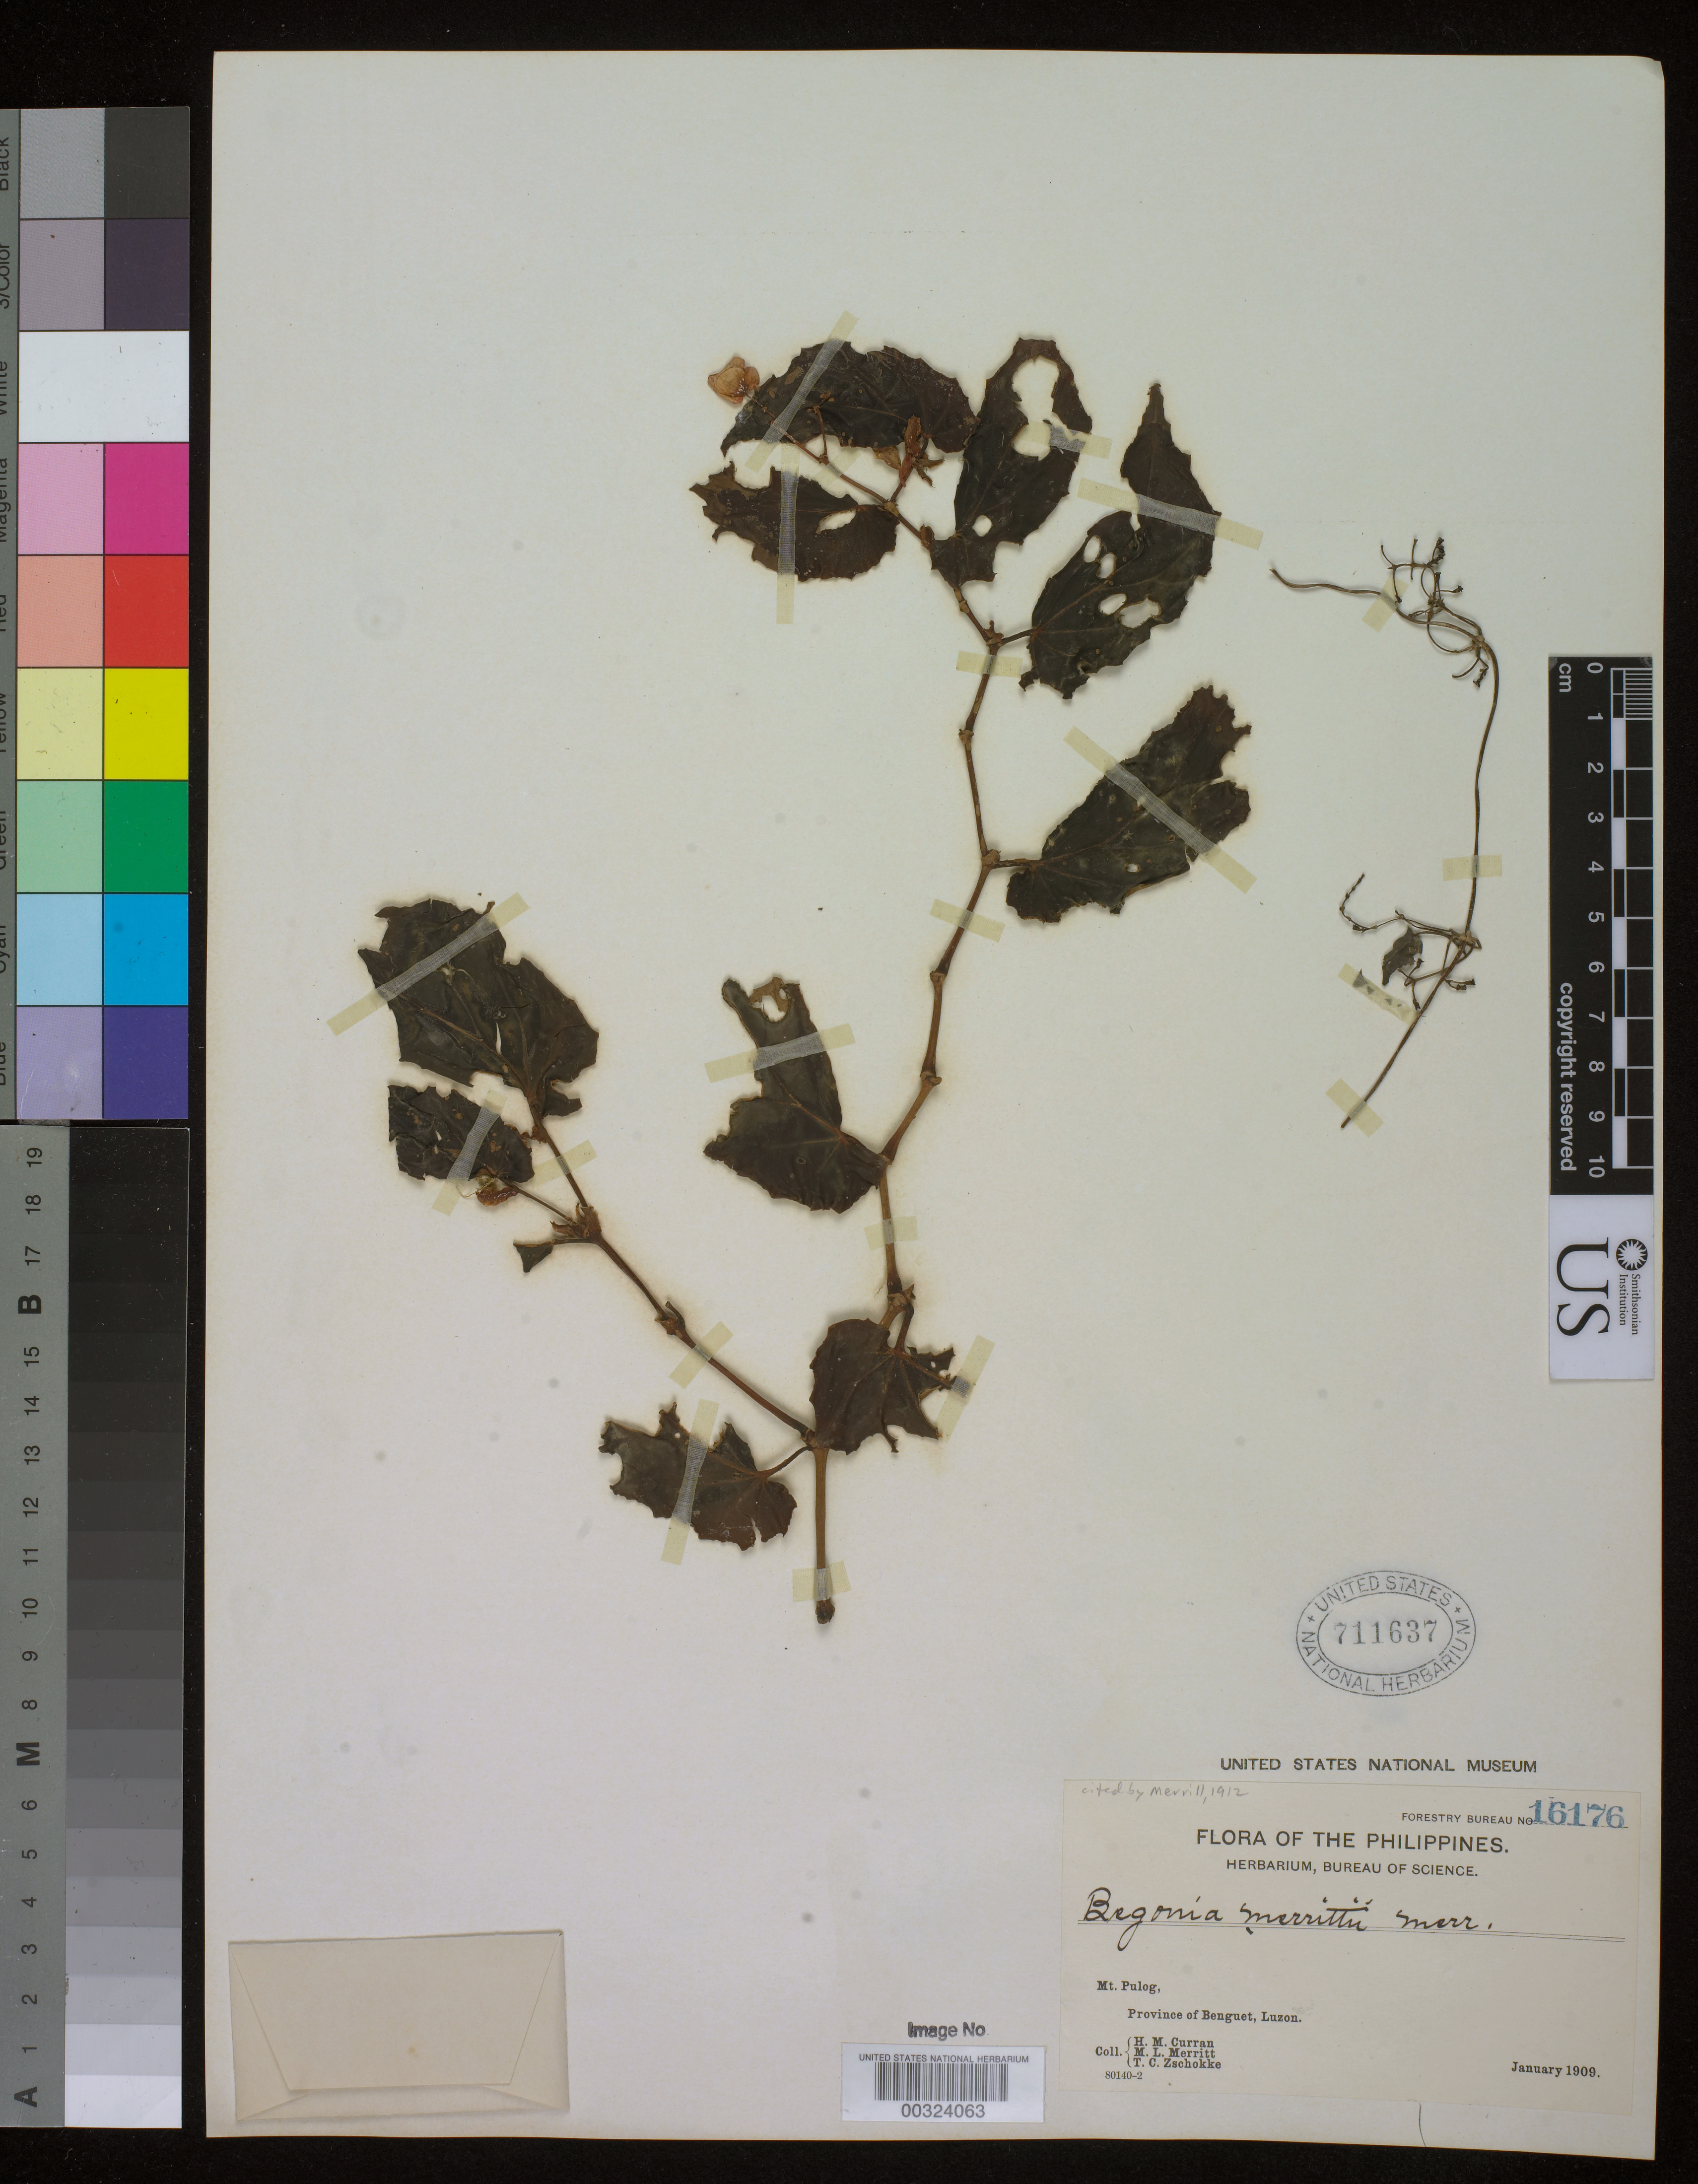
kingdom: Plantae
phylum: Tracheophyta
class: Magnoliopsida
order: Cucurbitales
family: Begoniaceae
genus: Begonia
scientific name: Begonia merrittii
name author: Merr.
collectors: H. M. Curran, M. L. Merritt & T. C. Zschokke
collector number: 16176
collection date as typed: Jan 1909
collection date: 1909-01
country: Philippines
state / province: Cordillera (Administrative Region)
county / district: Benguet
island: Luzon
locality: Mt. pulog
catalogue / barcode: US 711637